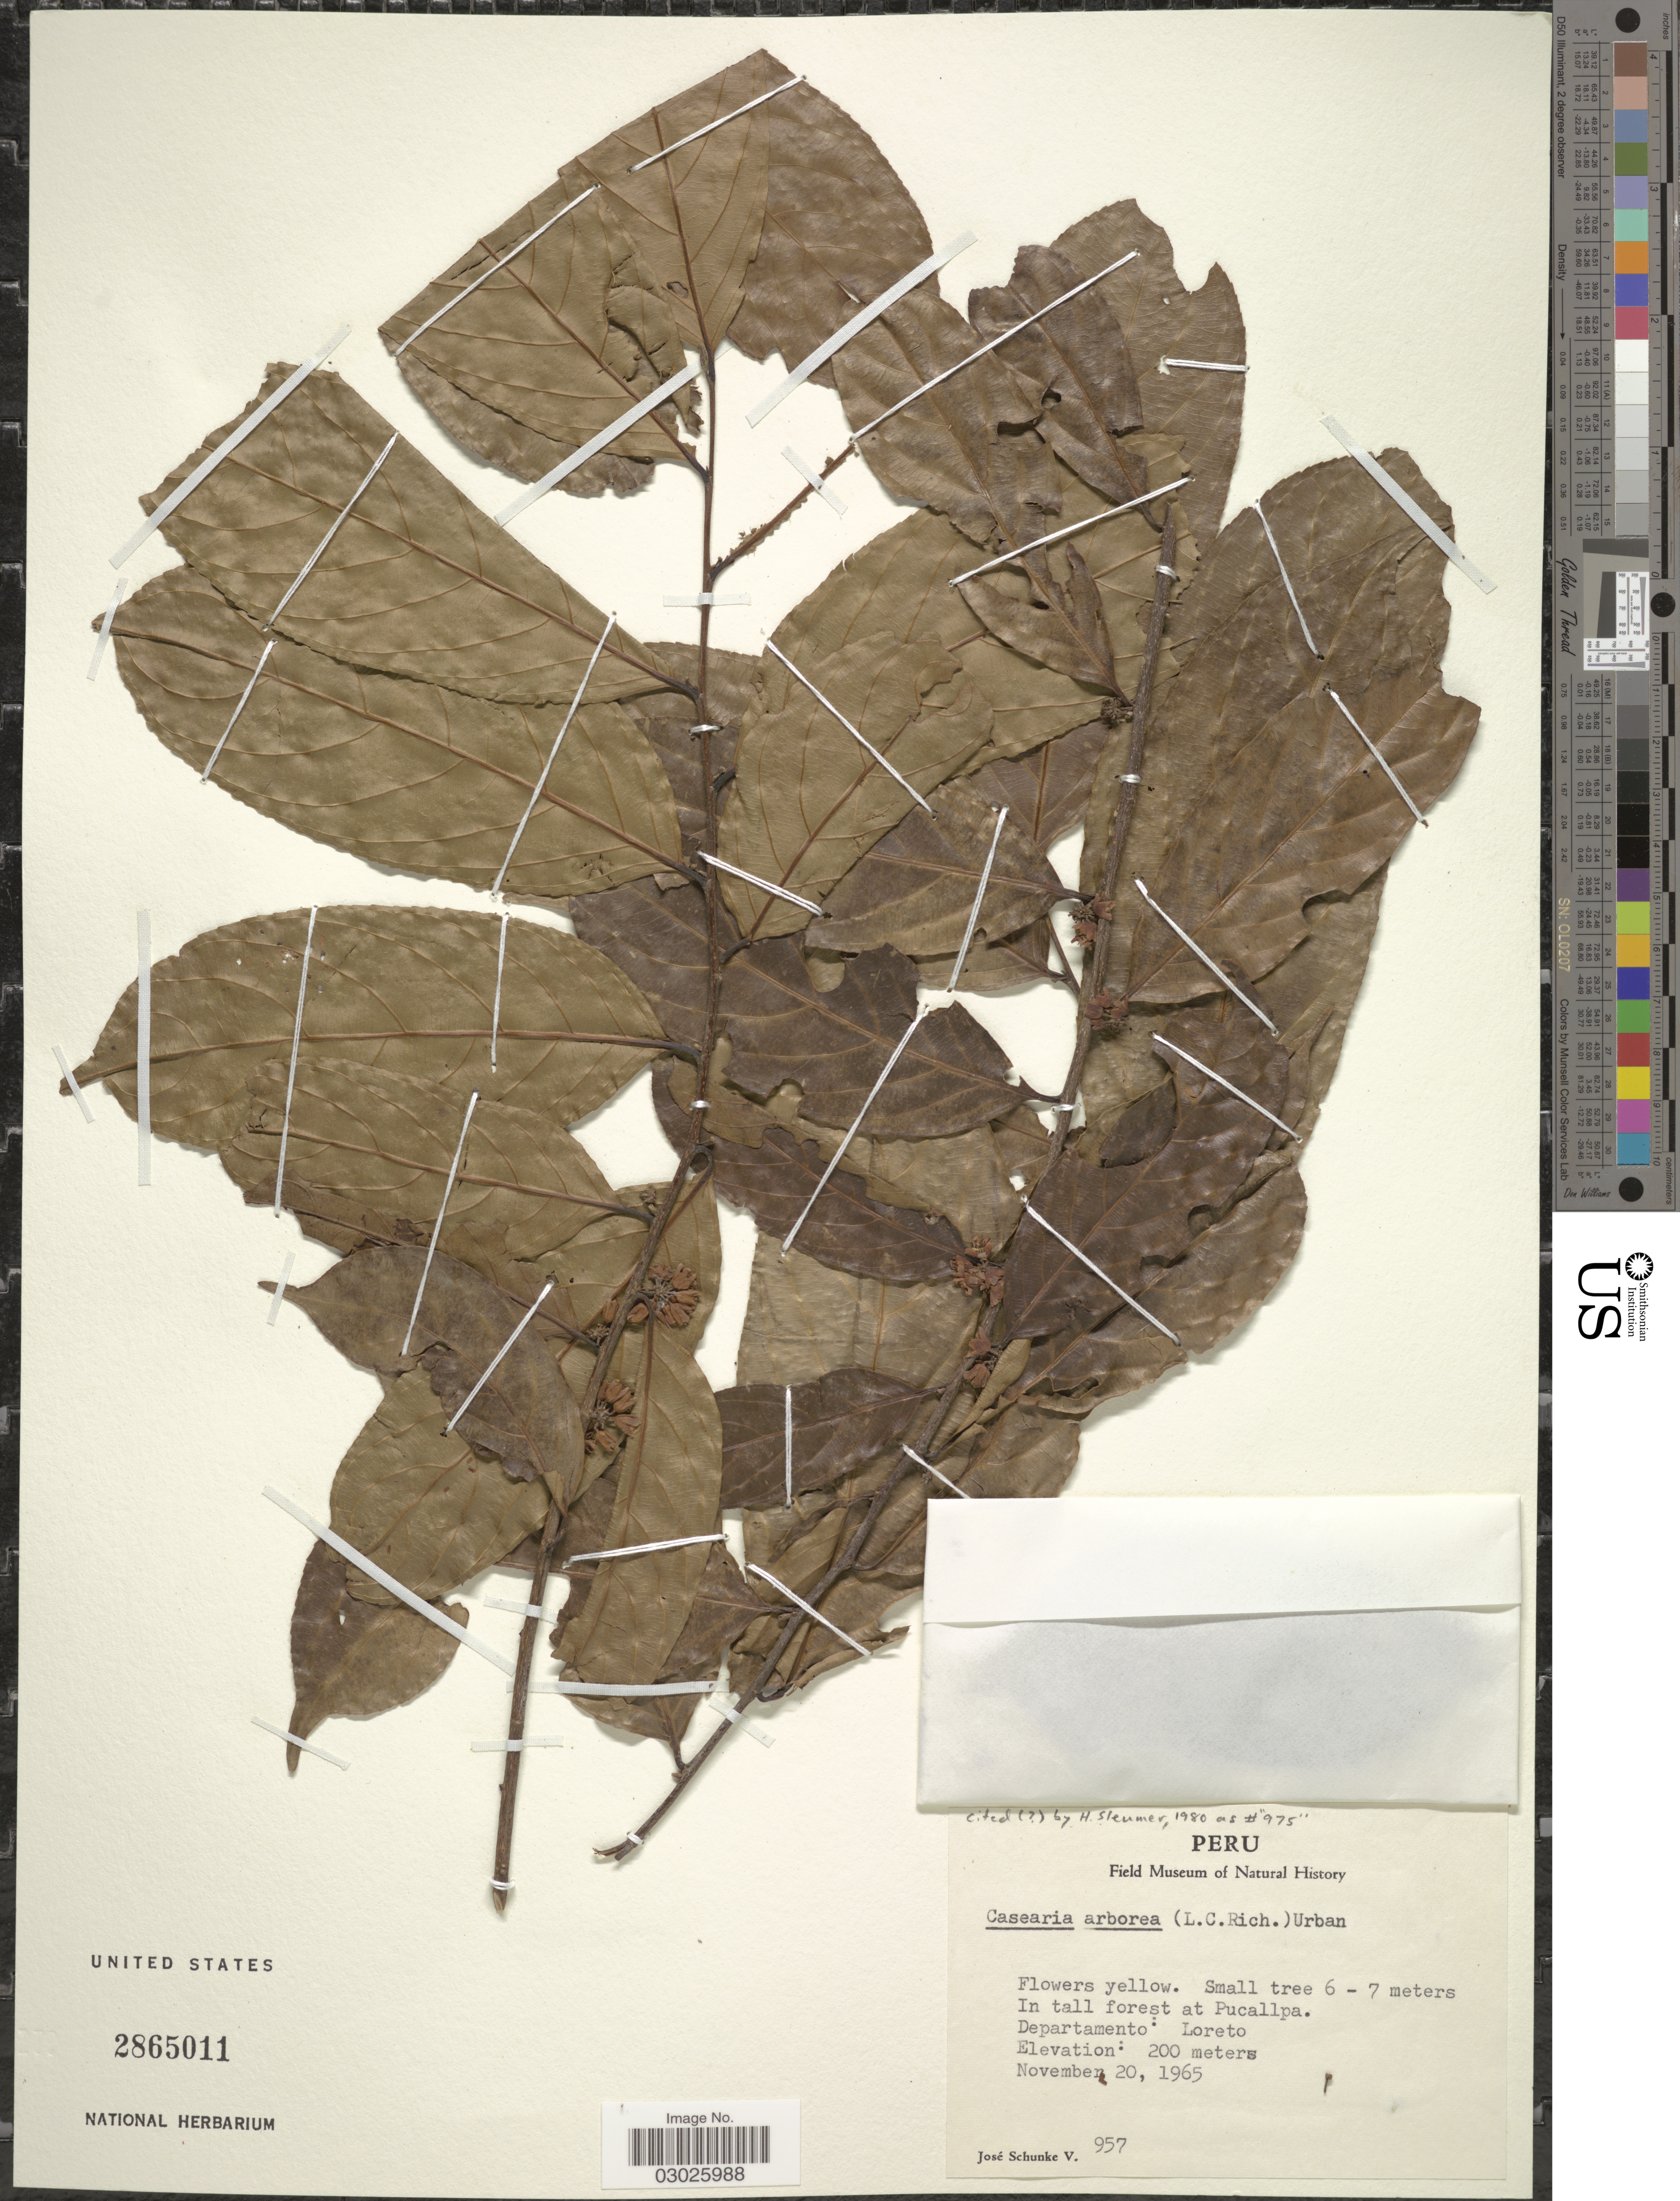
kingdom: Plantae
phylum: Tracheophyta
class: Magnoliopsida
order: Malpighiales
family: Salicaceae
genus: Casearia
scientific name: Casearia arborea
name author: (Rich.) Urb.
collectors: J. Schunke Vigo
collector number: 957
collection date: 1965-11-20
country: Peru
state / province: Loreto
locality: In tall forest at Pucallpa. Departamento: Loreto.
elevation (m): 200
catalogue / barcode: US 2865011